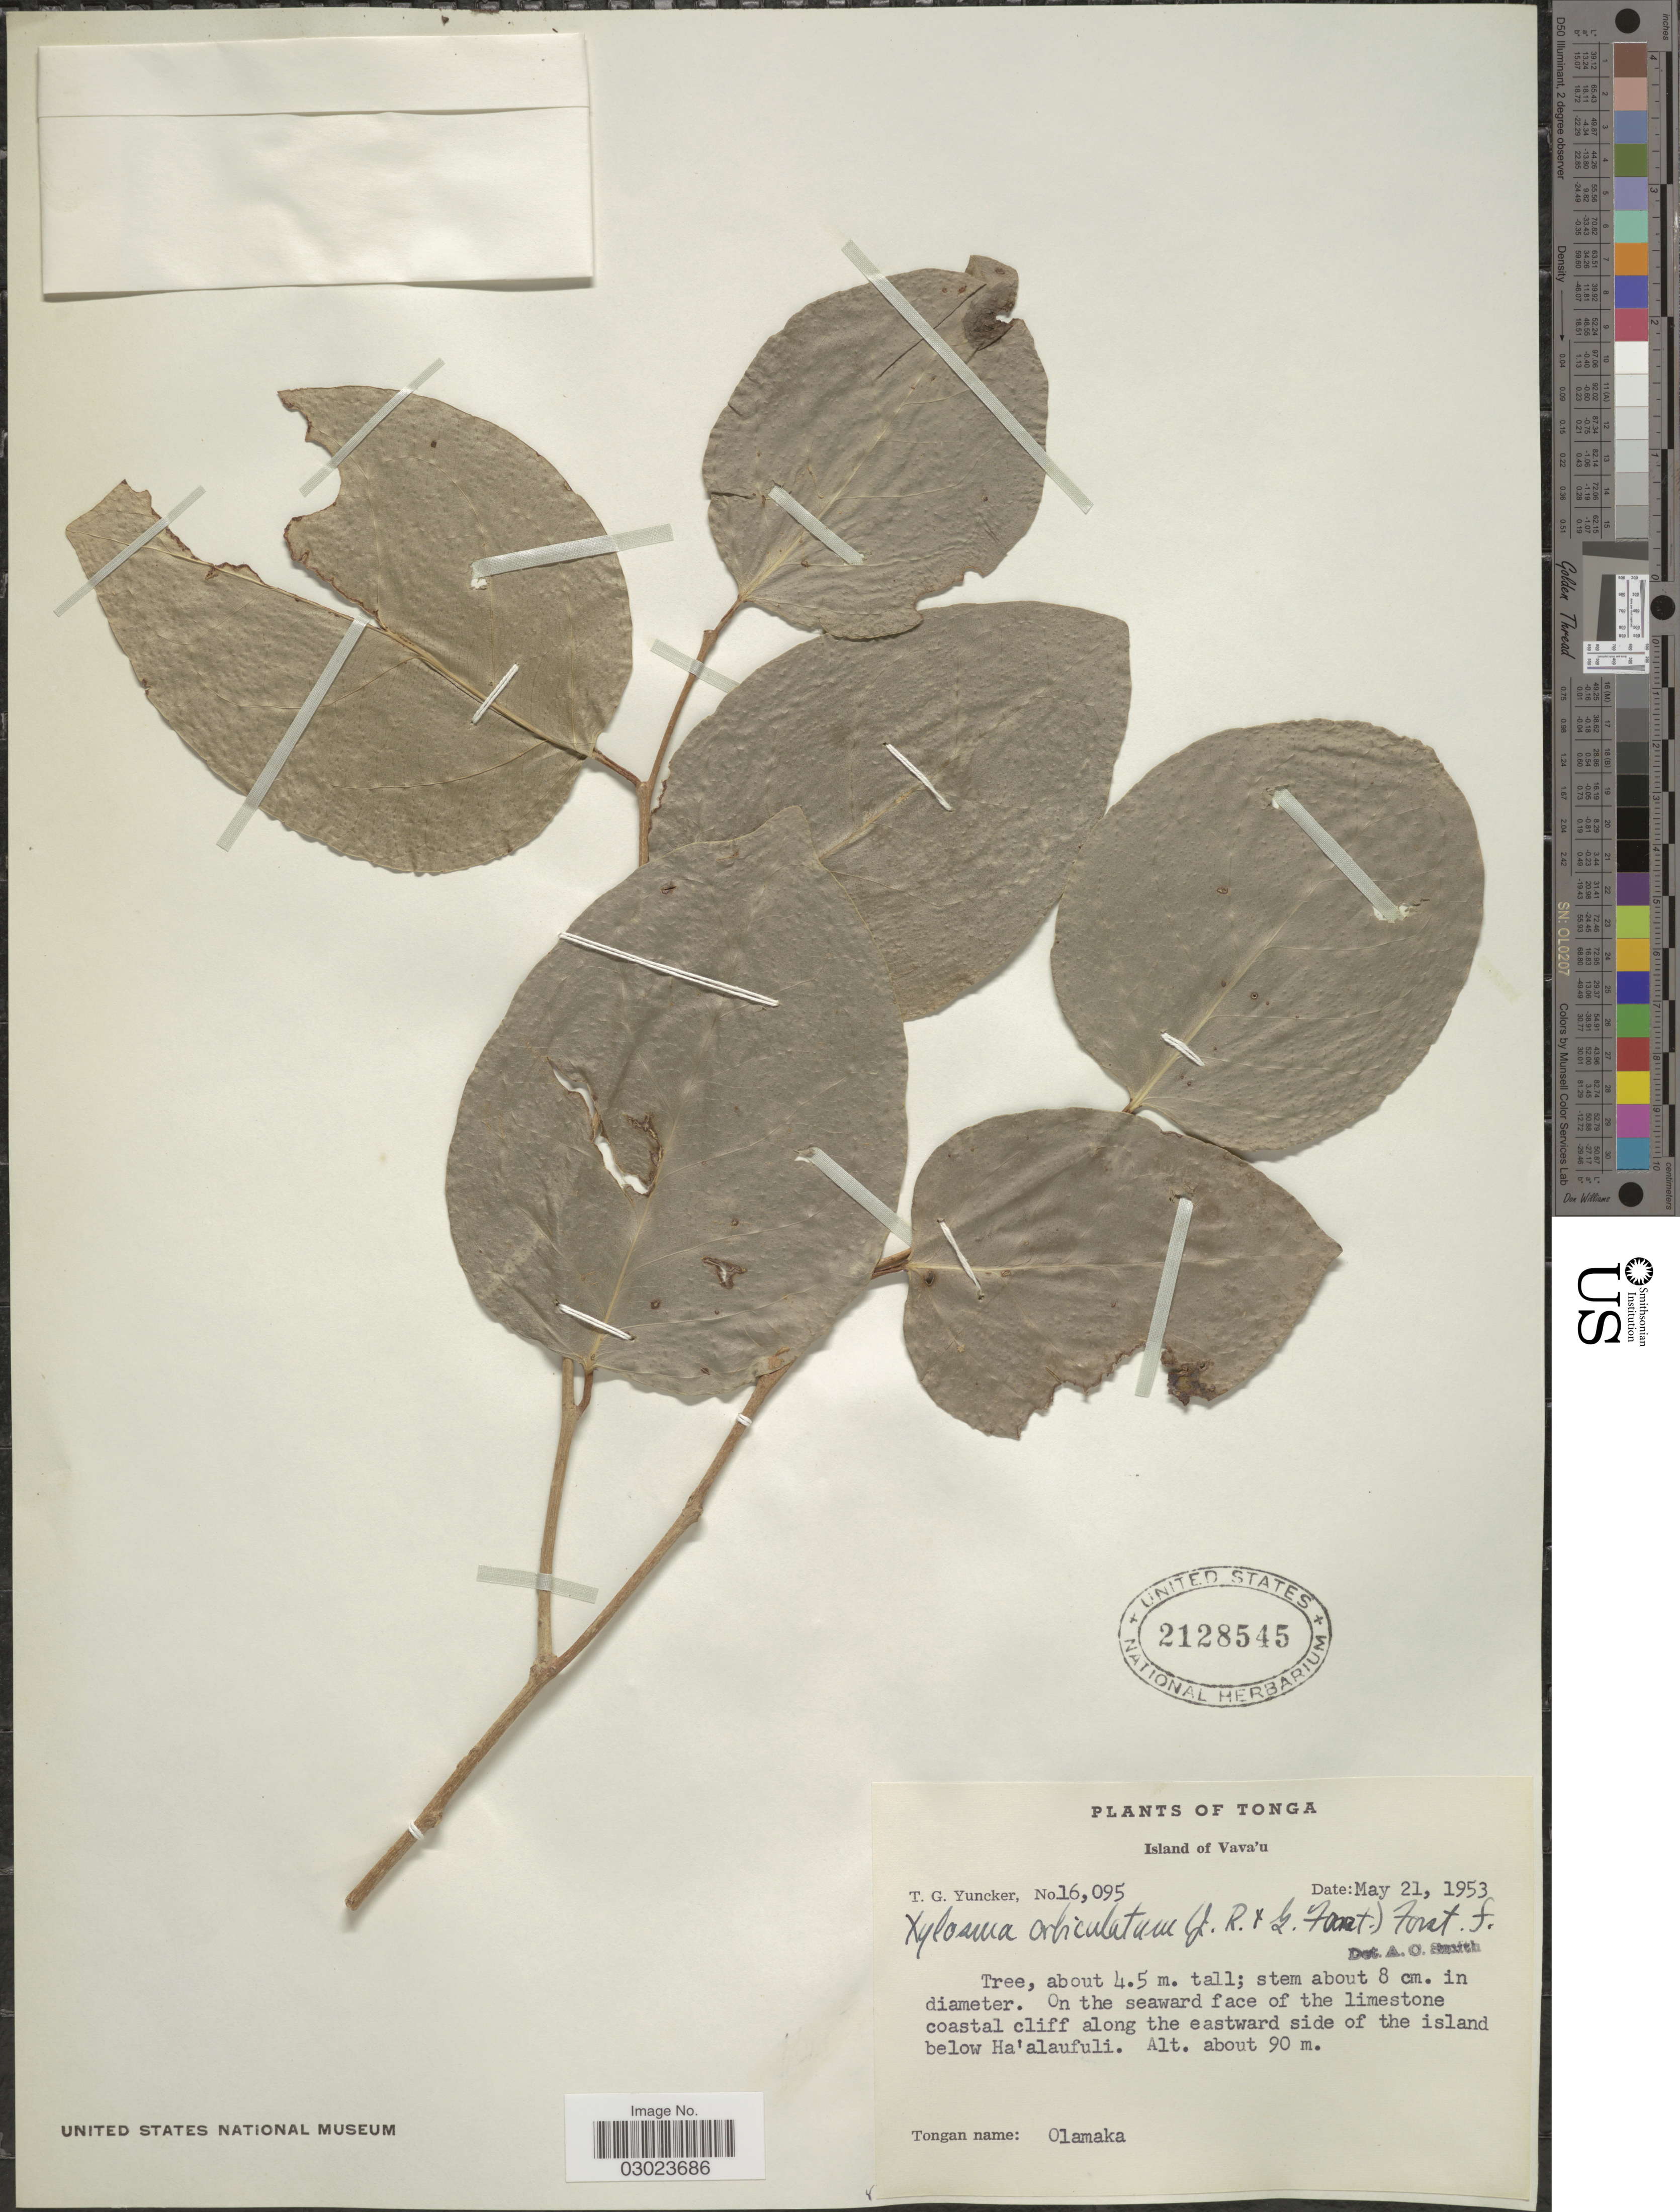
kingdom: Plantae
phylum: Tracheophyta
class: Magnoliopsida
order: Malpighiales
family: Salicaceae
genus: Xylosma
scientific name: Xylosma smithiana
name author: Fosberg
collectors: T. G. Yuncker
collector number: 16095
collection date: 1953-05-21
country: Tonga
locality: Island of Vava'u. On the seaward face of the limestone coastal cliff along the eastward side of the island below Ha'alaufuli.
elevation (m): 90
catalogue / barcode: US 2128545